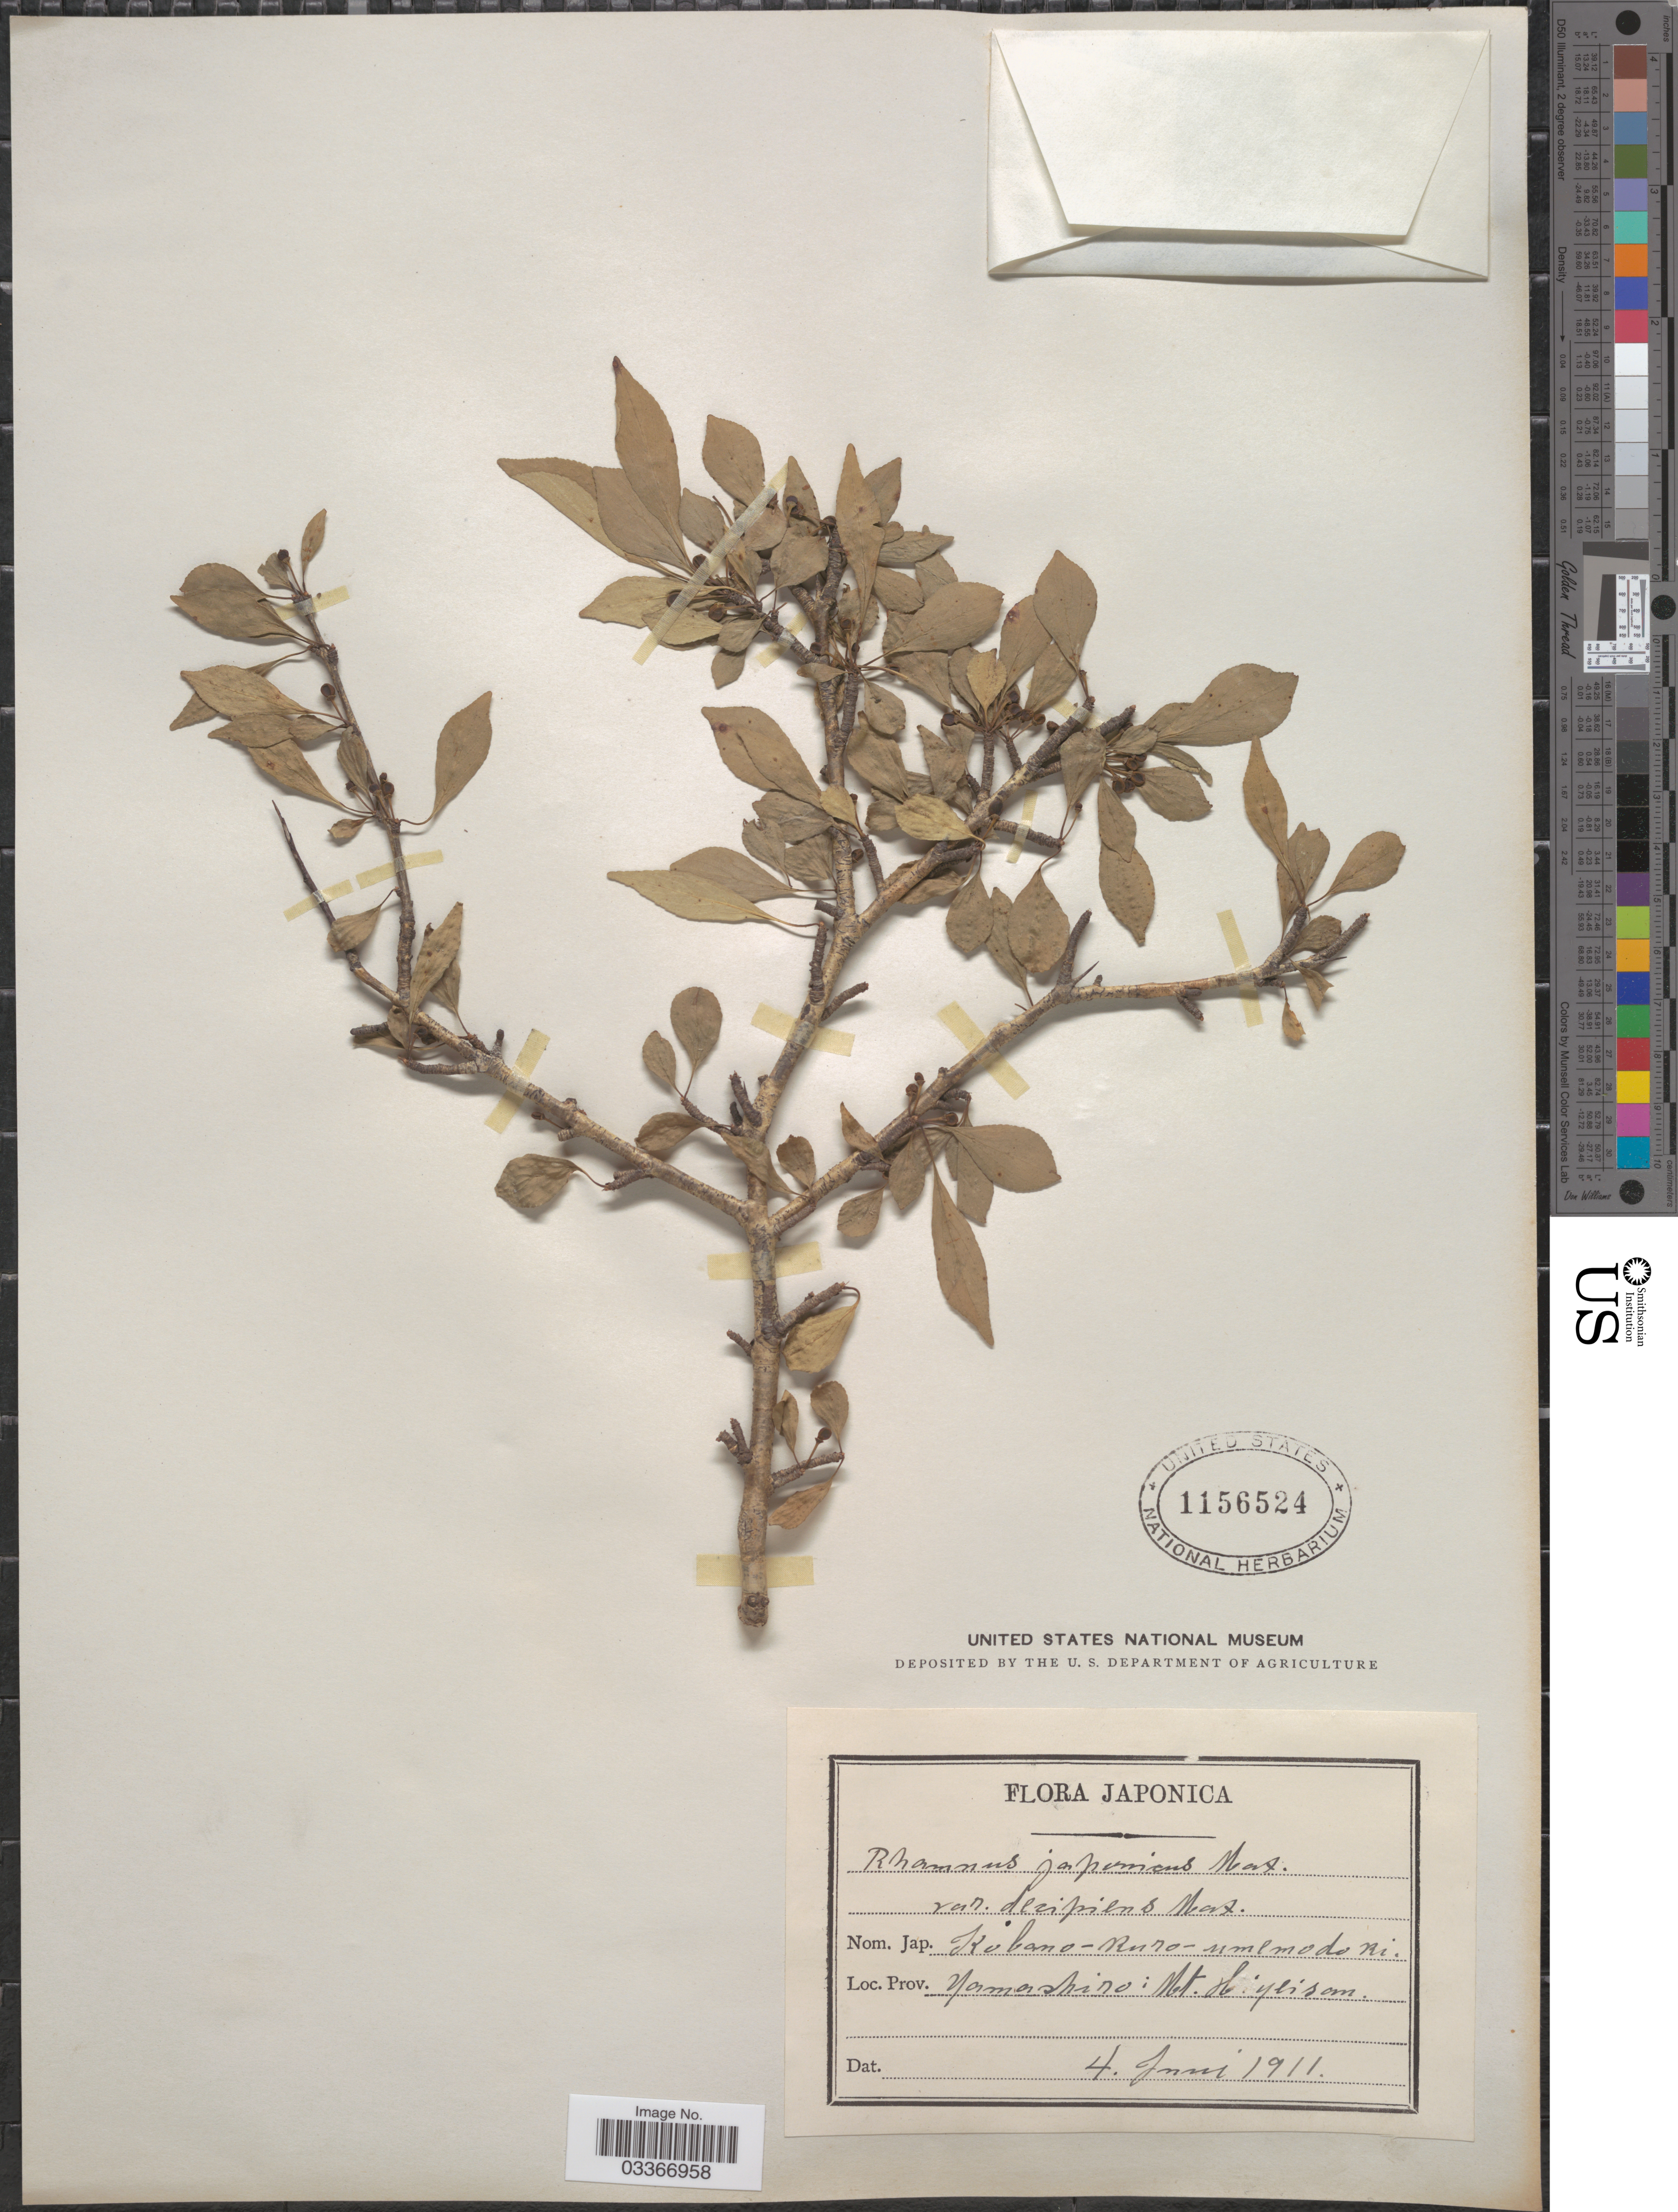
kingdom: Plantae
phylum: Tracheophyta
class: Magnoliopsida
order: Rosales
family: Rhamnaceae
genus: Rhamnus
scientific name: Rhamnus japonica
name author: Maxim.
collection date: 1911-06-04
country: Japan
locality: Yamashino: Mt. Hiyeisan.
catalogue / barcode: US 1156524